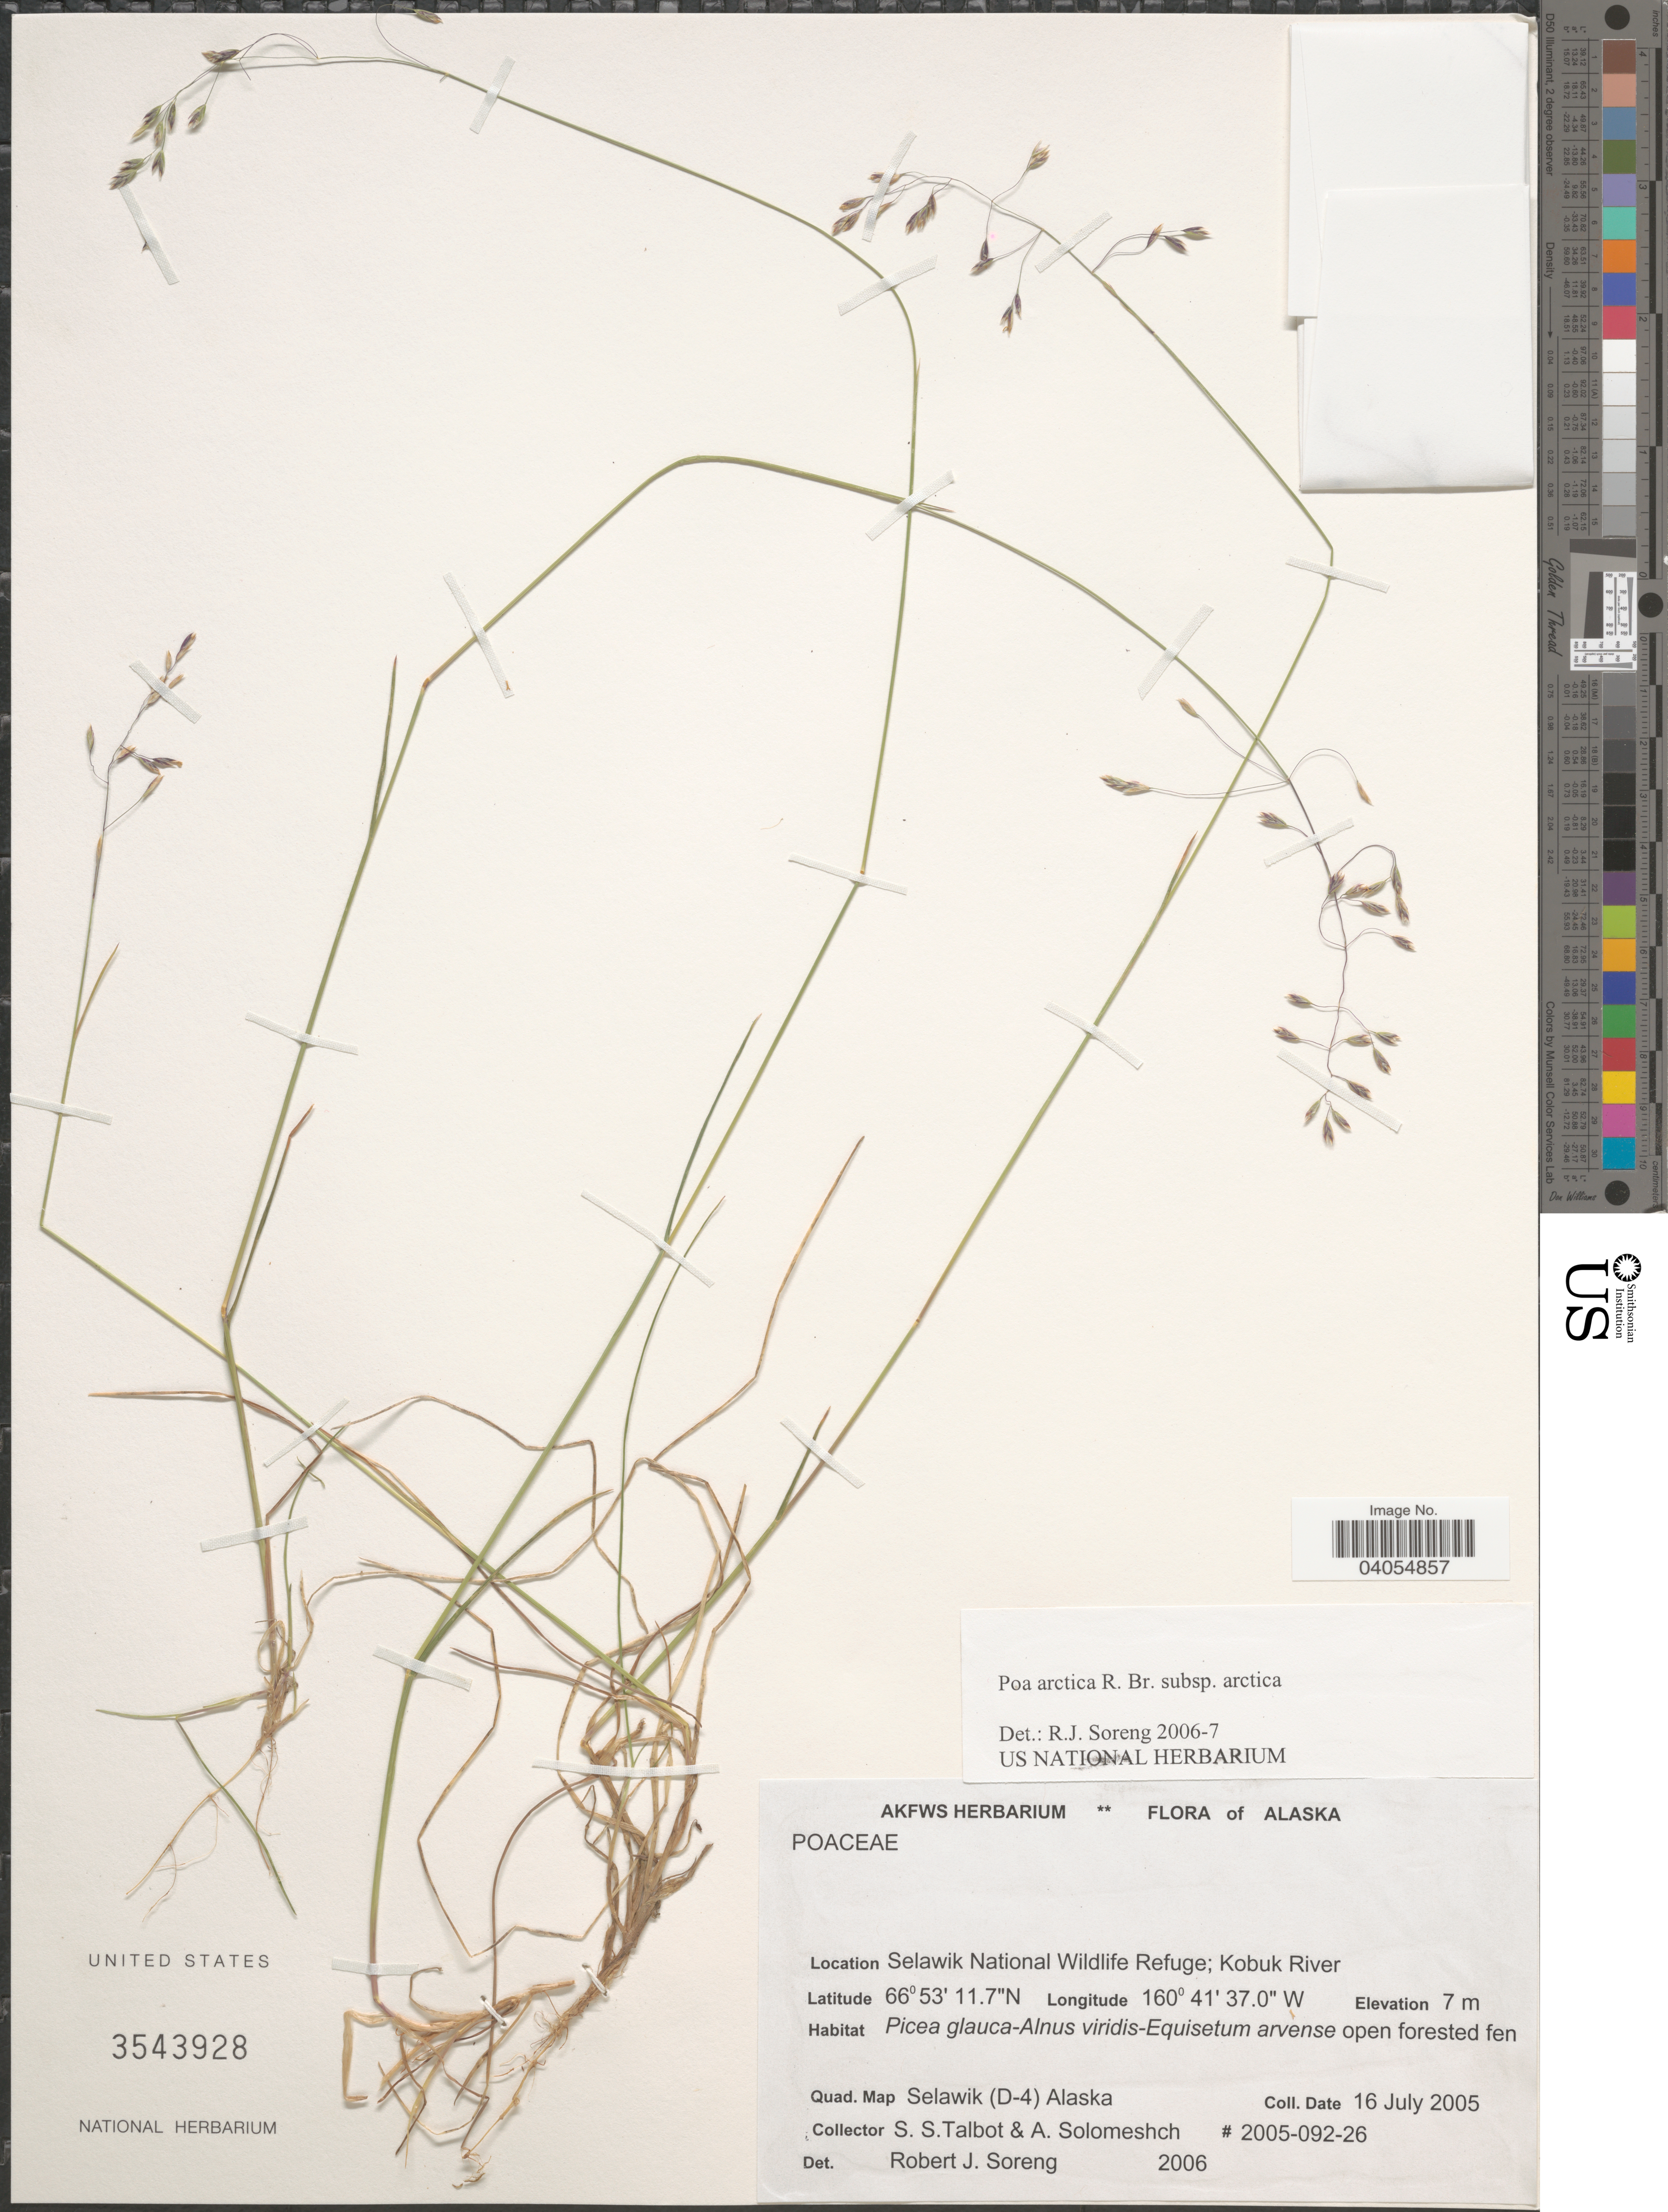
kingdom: Plantae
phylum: Tracheophyta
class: Liliopsida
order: Poales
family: Poaceae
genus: Poa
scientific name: Poa arctica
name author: R. Br.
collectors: S. S. Talbot & A. Solomeshch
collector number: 2005-092-26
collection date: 2005-07-16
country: United States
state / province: Alaska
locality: Selawik National Wildlife Refuge; Kobuk River. Quad. Map Selawik (D-4).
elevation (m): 7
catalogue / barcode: US 3543928